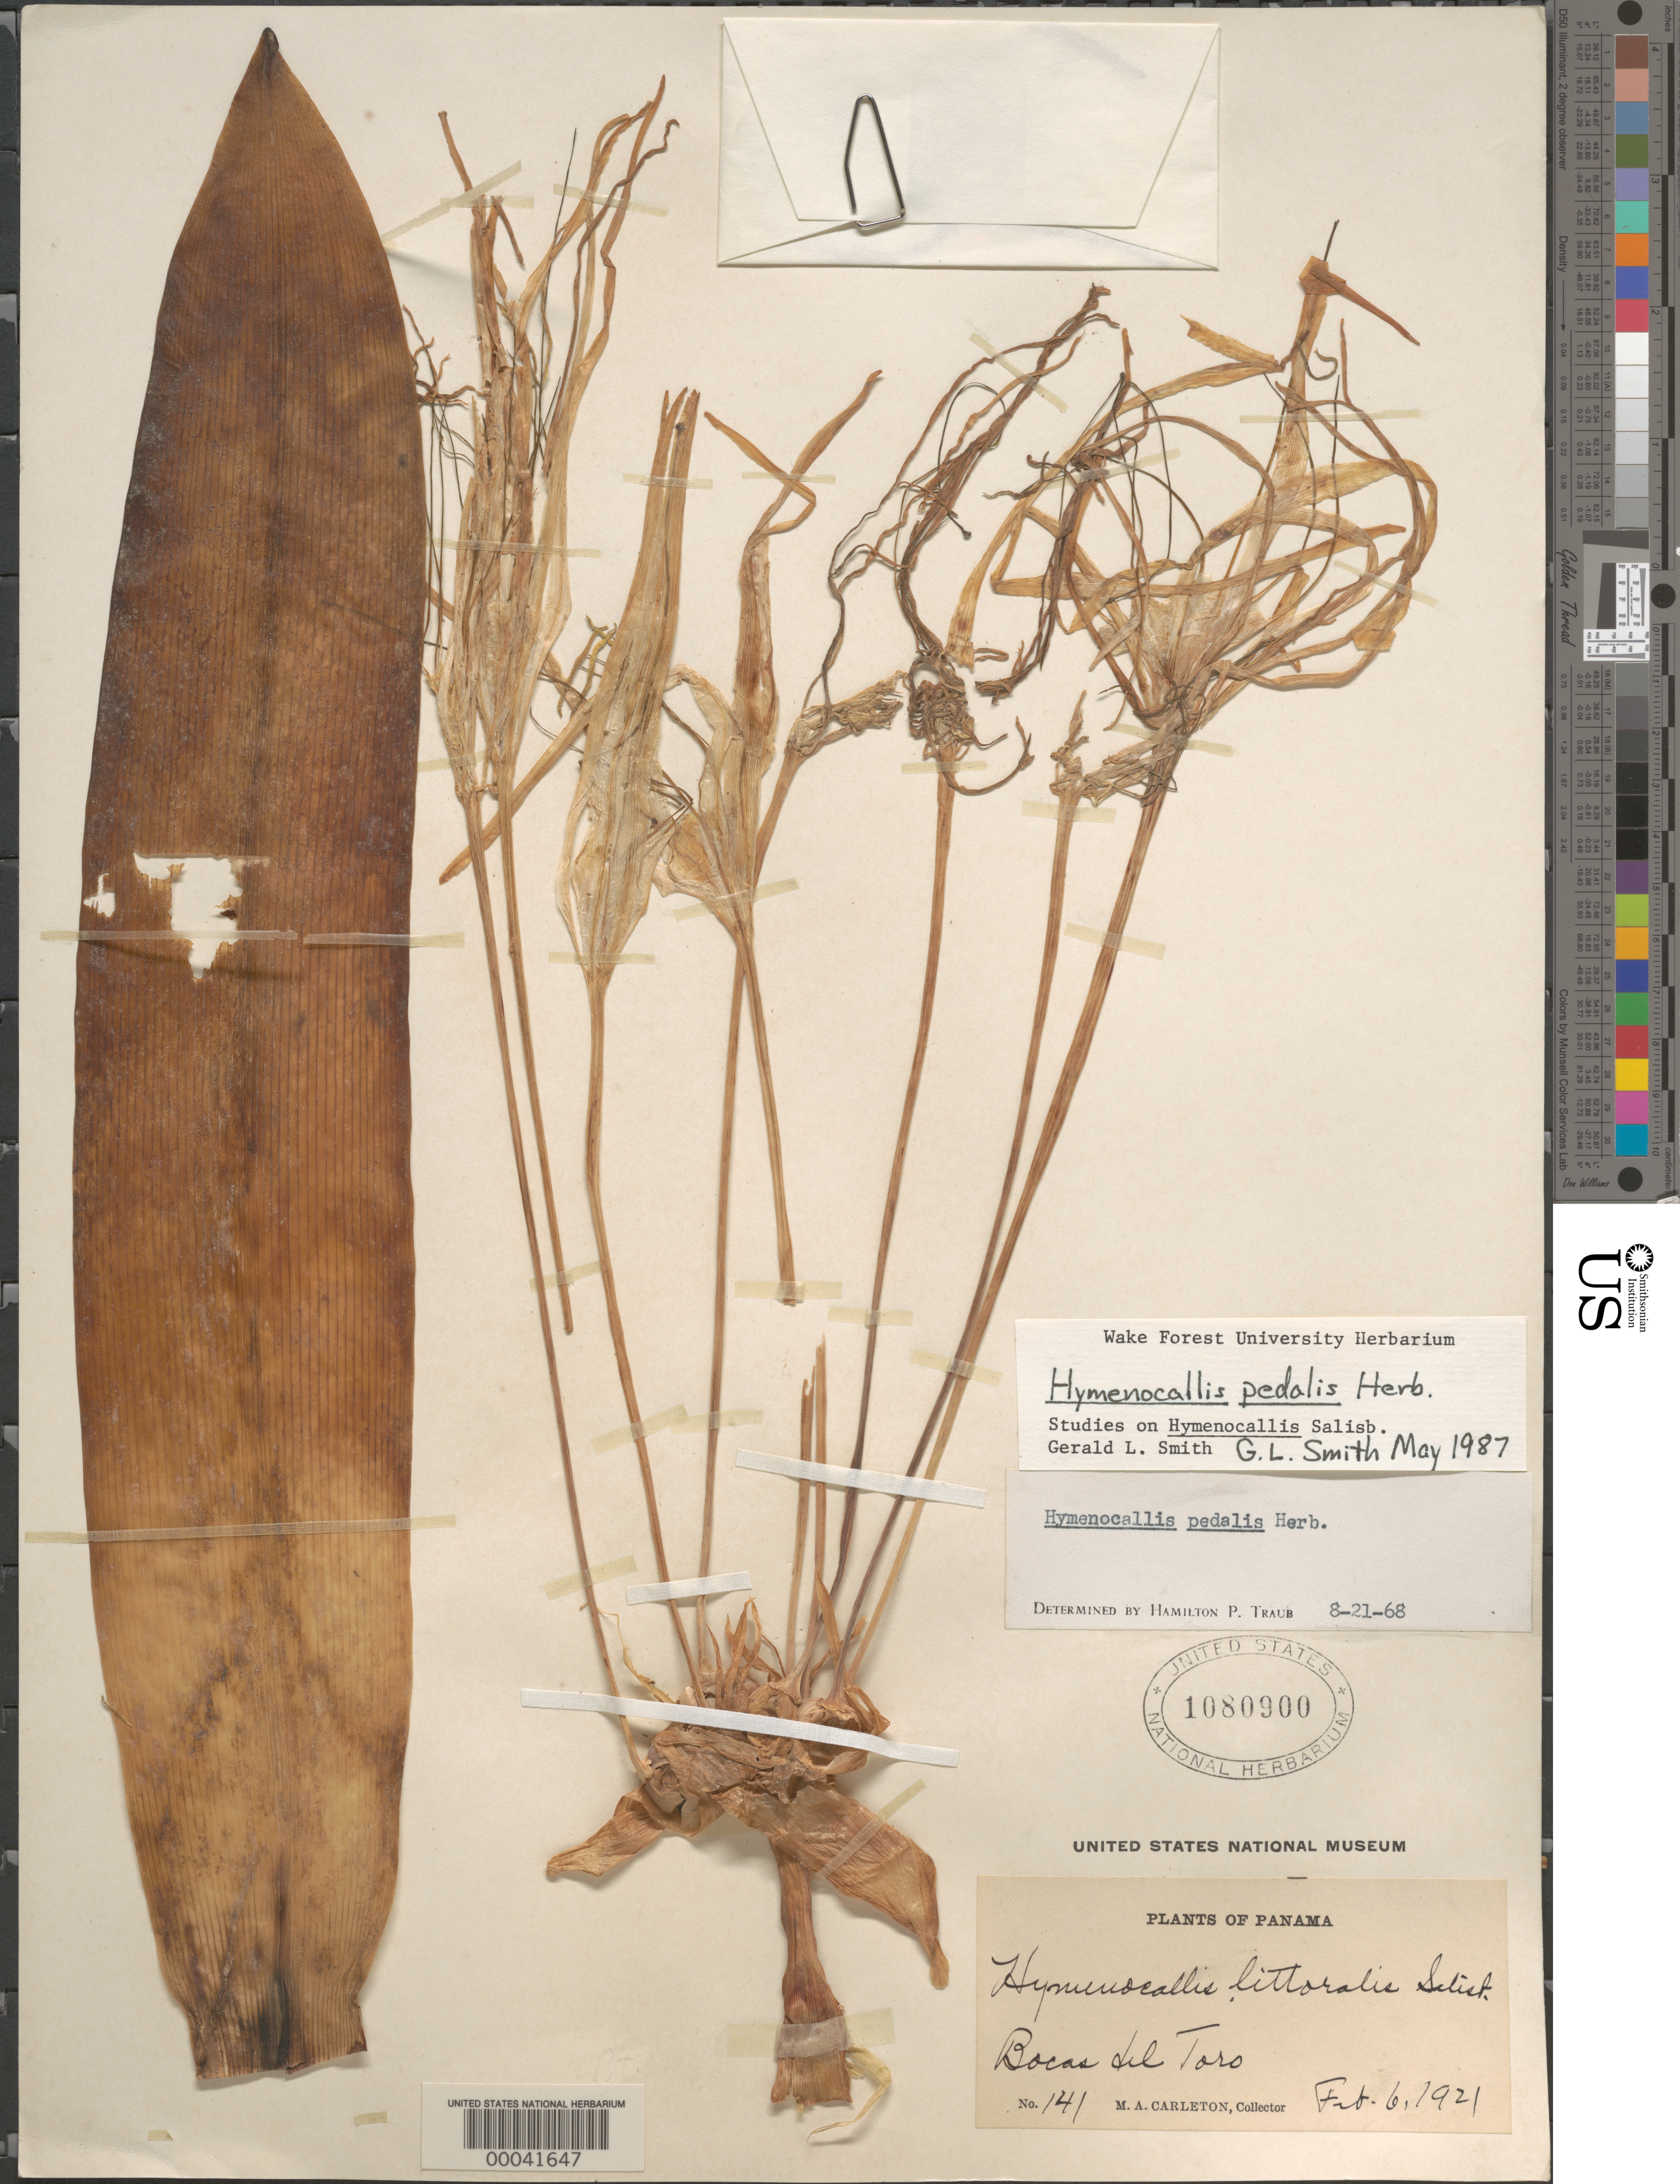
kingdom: Plantae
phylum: Tracheophyta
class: Liliopsida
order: Asparagales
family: Amaryllidaceae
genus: Hymenocallis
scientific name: Hymenocallis pedalis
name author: Herb.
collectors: M. A. Carleton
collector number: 141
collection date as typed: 06 Feb 1921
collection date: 1921-02-06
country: Panama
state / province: Bocas del Toro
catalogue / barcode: US 1080900